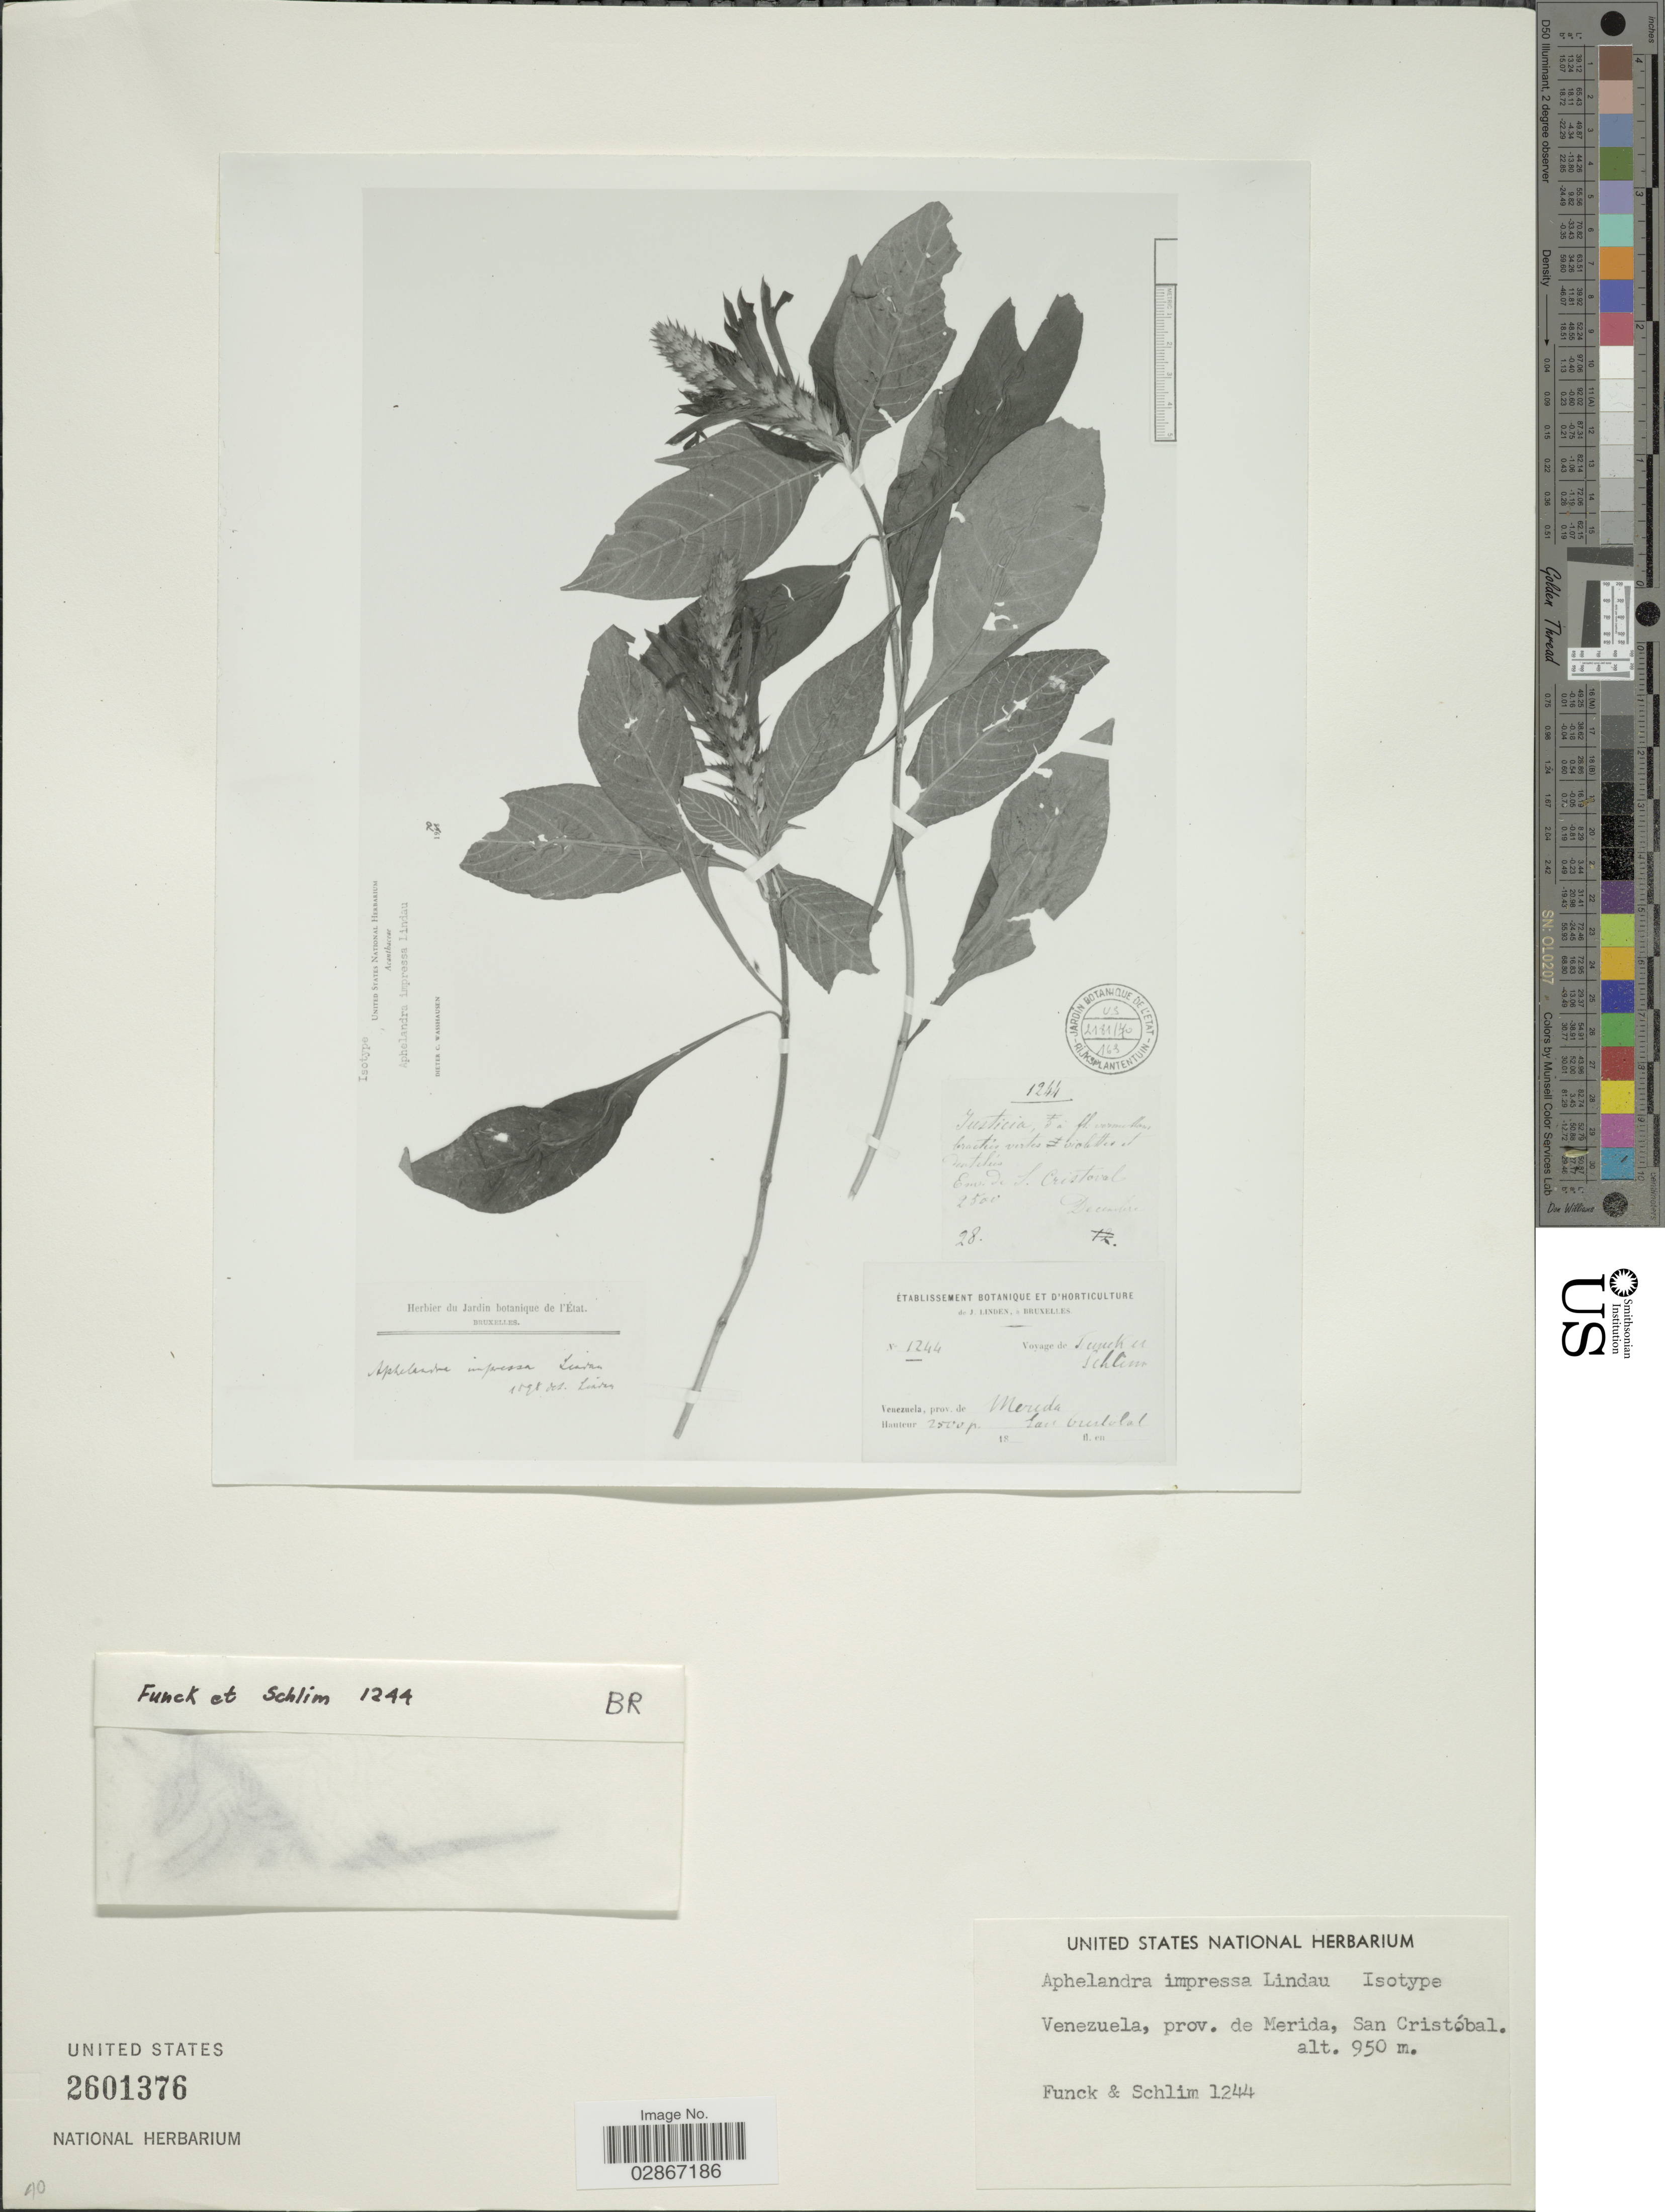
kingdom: Plantae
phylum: Tracheophyta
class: Magnoliopsida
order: Lamiales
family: Acanthaceae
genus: Aphelandra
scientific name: Aphelandra impressa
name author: Lindau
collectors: -. Funck & Schlim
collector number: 1244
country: Venezuela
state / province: Mérida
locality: Prov. de Merida, San Cristóbal.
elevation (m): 950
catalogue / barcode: US 2601376